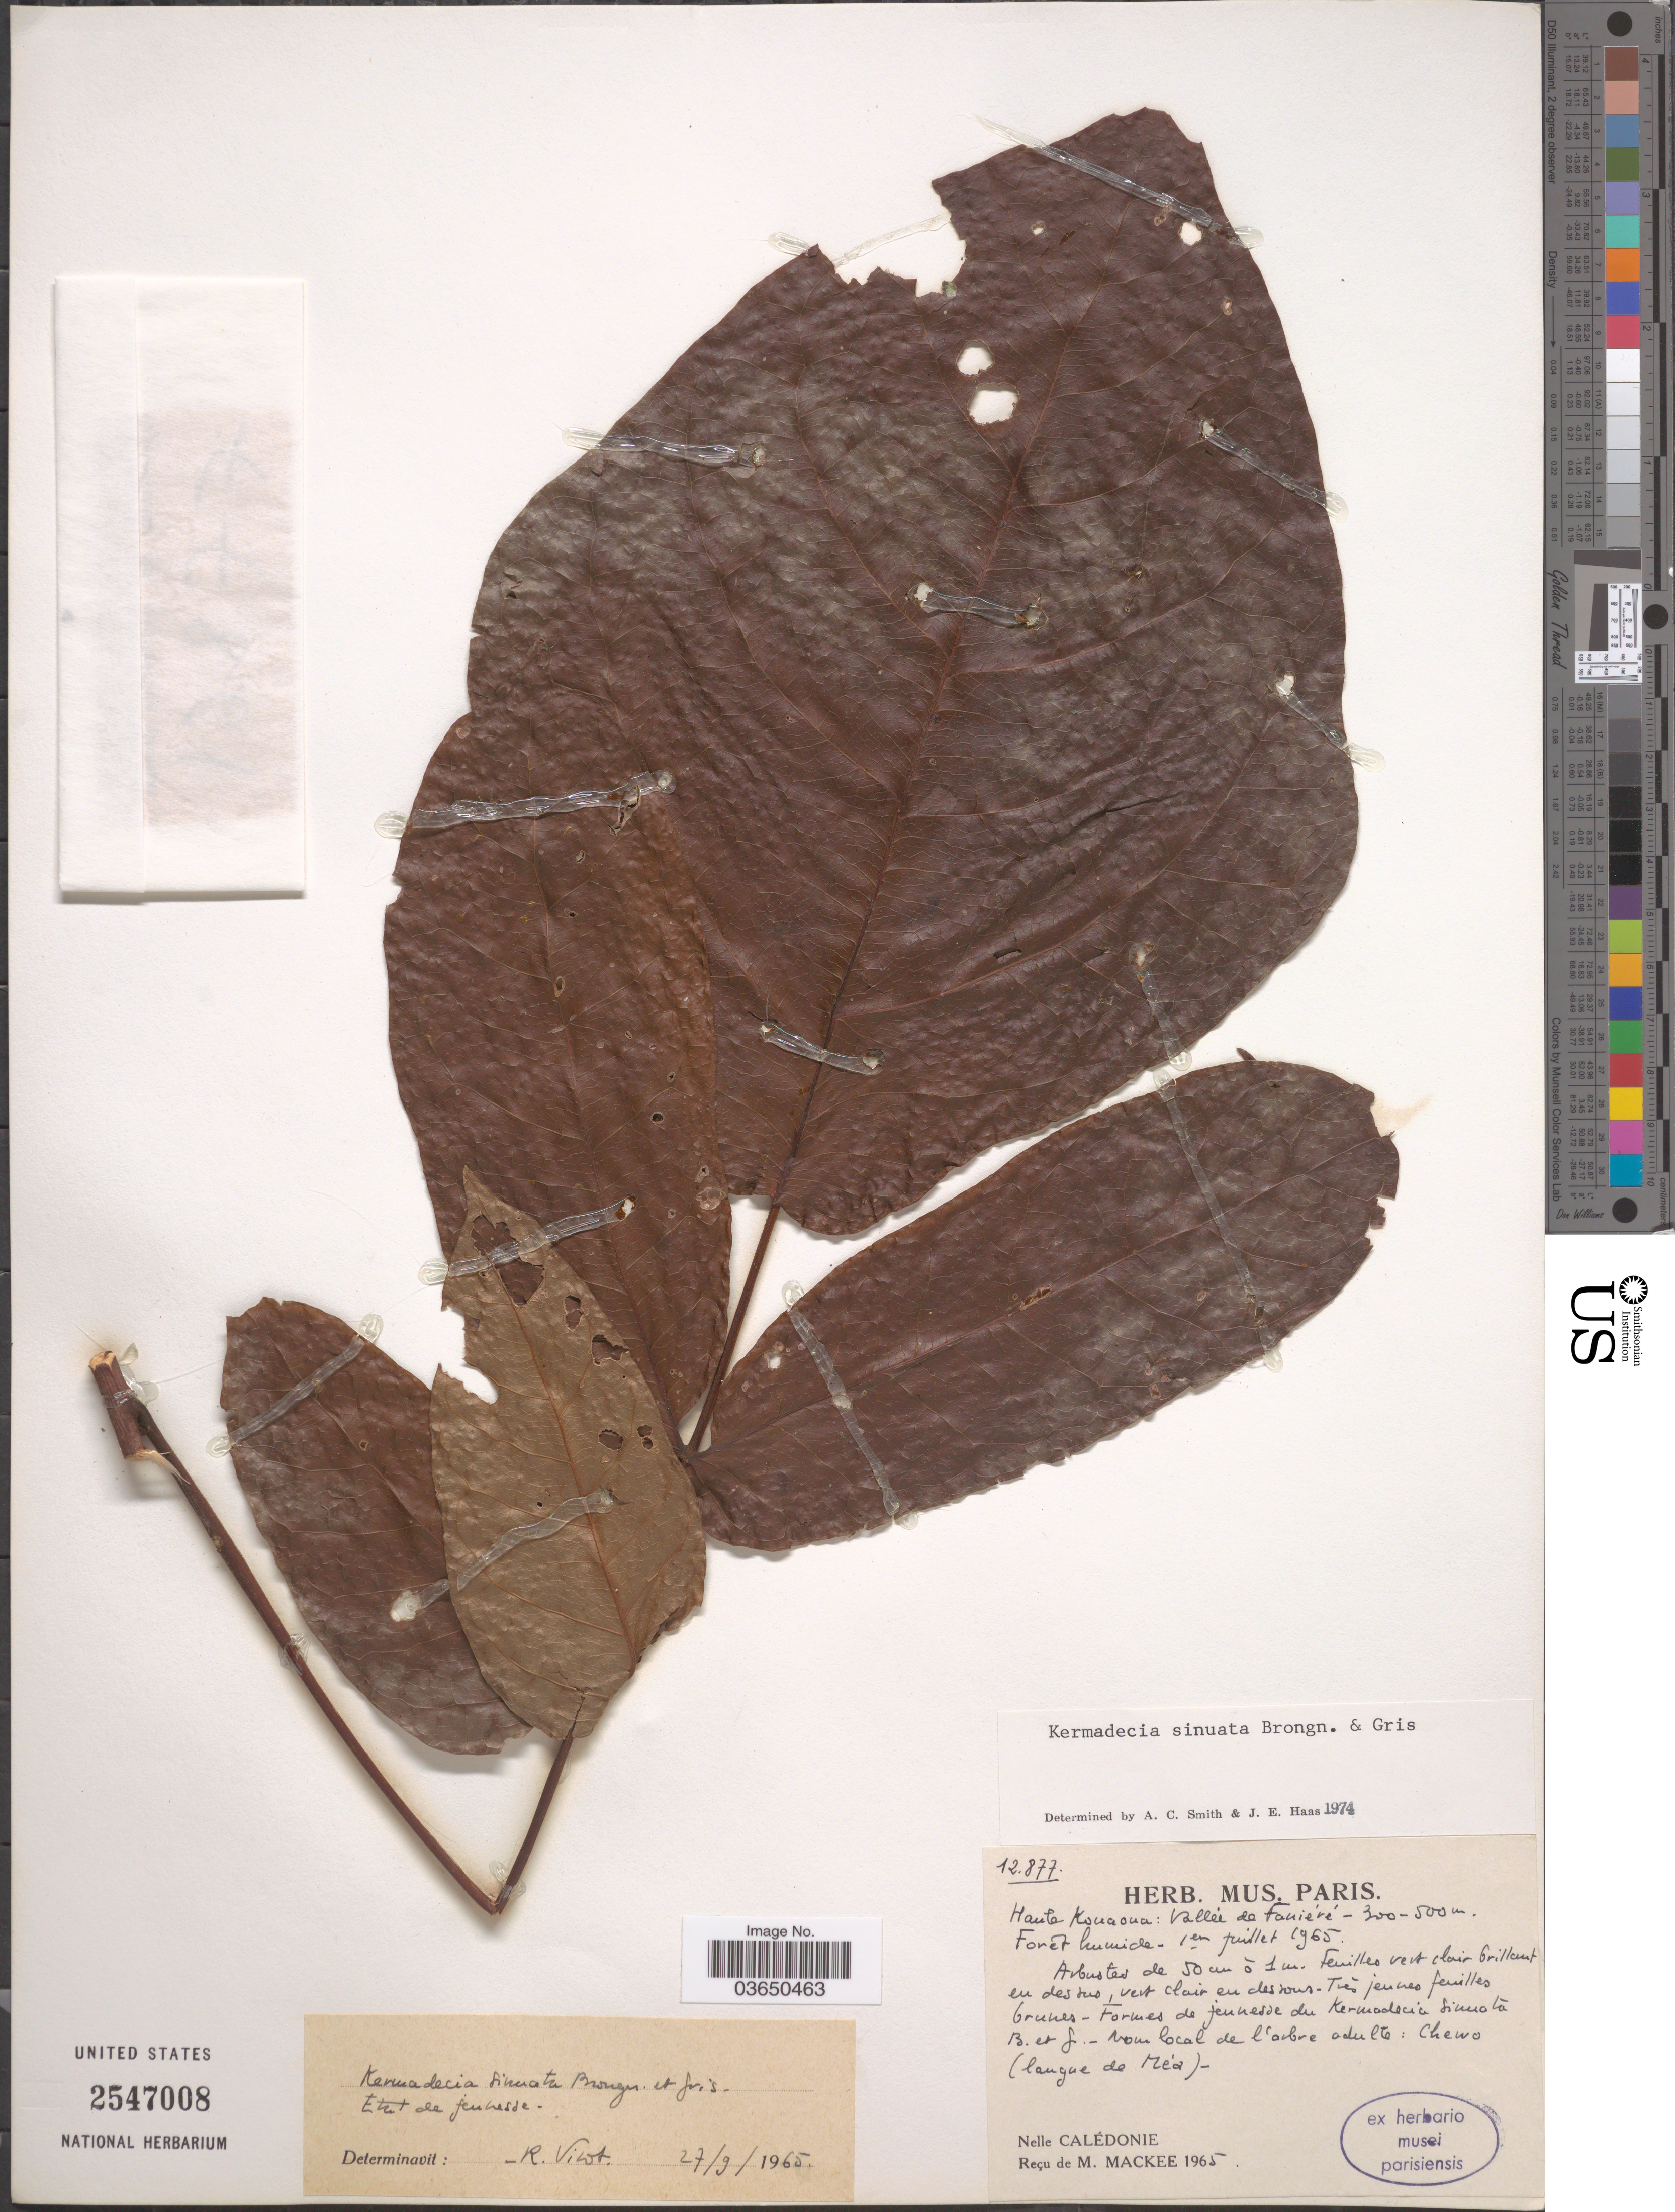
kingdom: Plantae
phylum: Tracheophyta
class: Magnoliopsida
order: Proteales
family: Proteaceae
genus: Kermadecia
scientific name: Kermadecia sinuata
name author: Brongn. & Gris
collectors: M. Mackee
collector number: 12877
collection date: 1965-07-01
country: New Caledonia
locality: Haute Konaona: Vallée de Faniéré. [interpreted] Nelle Calédonie.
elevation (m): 300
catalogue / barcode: US 2547008